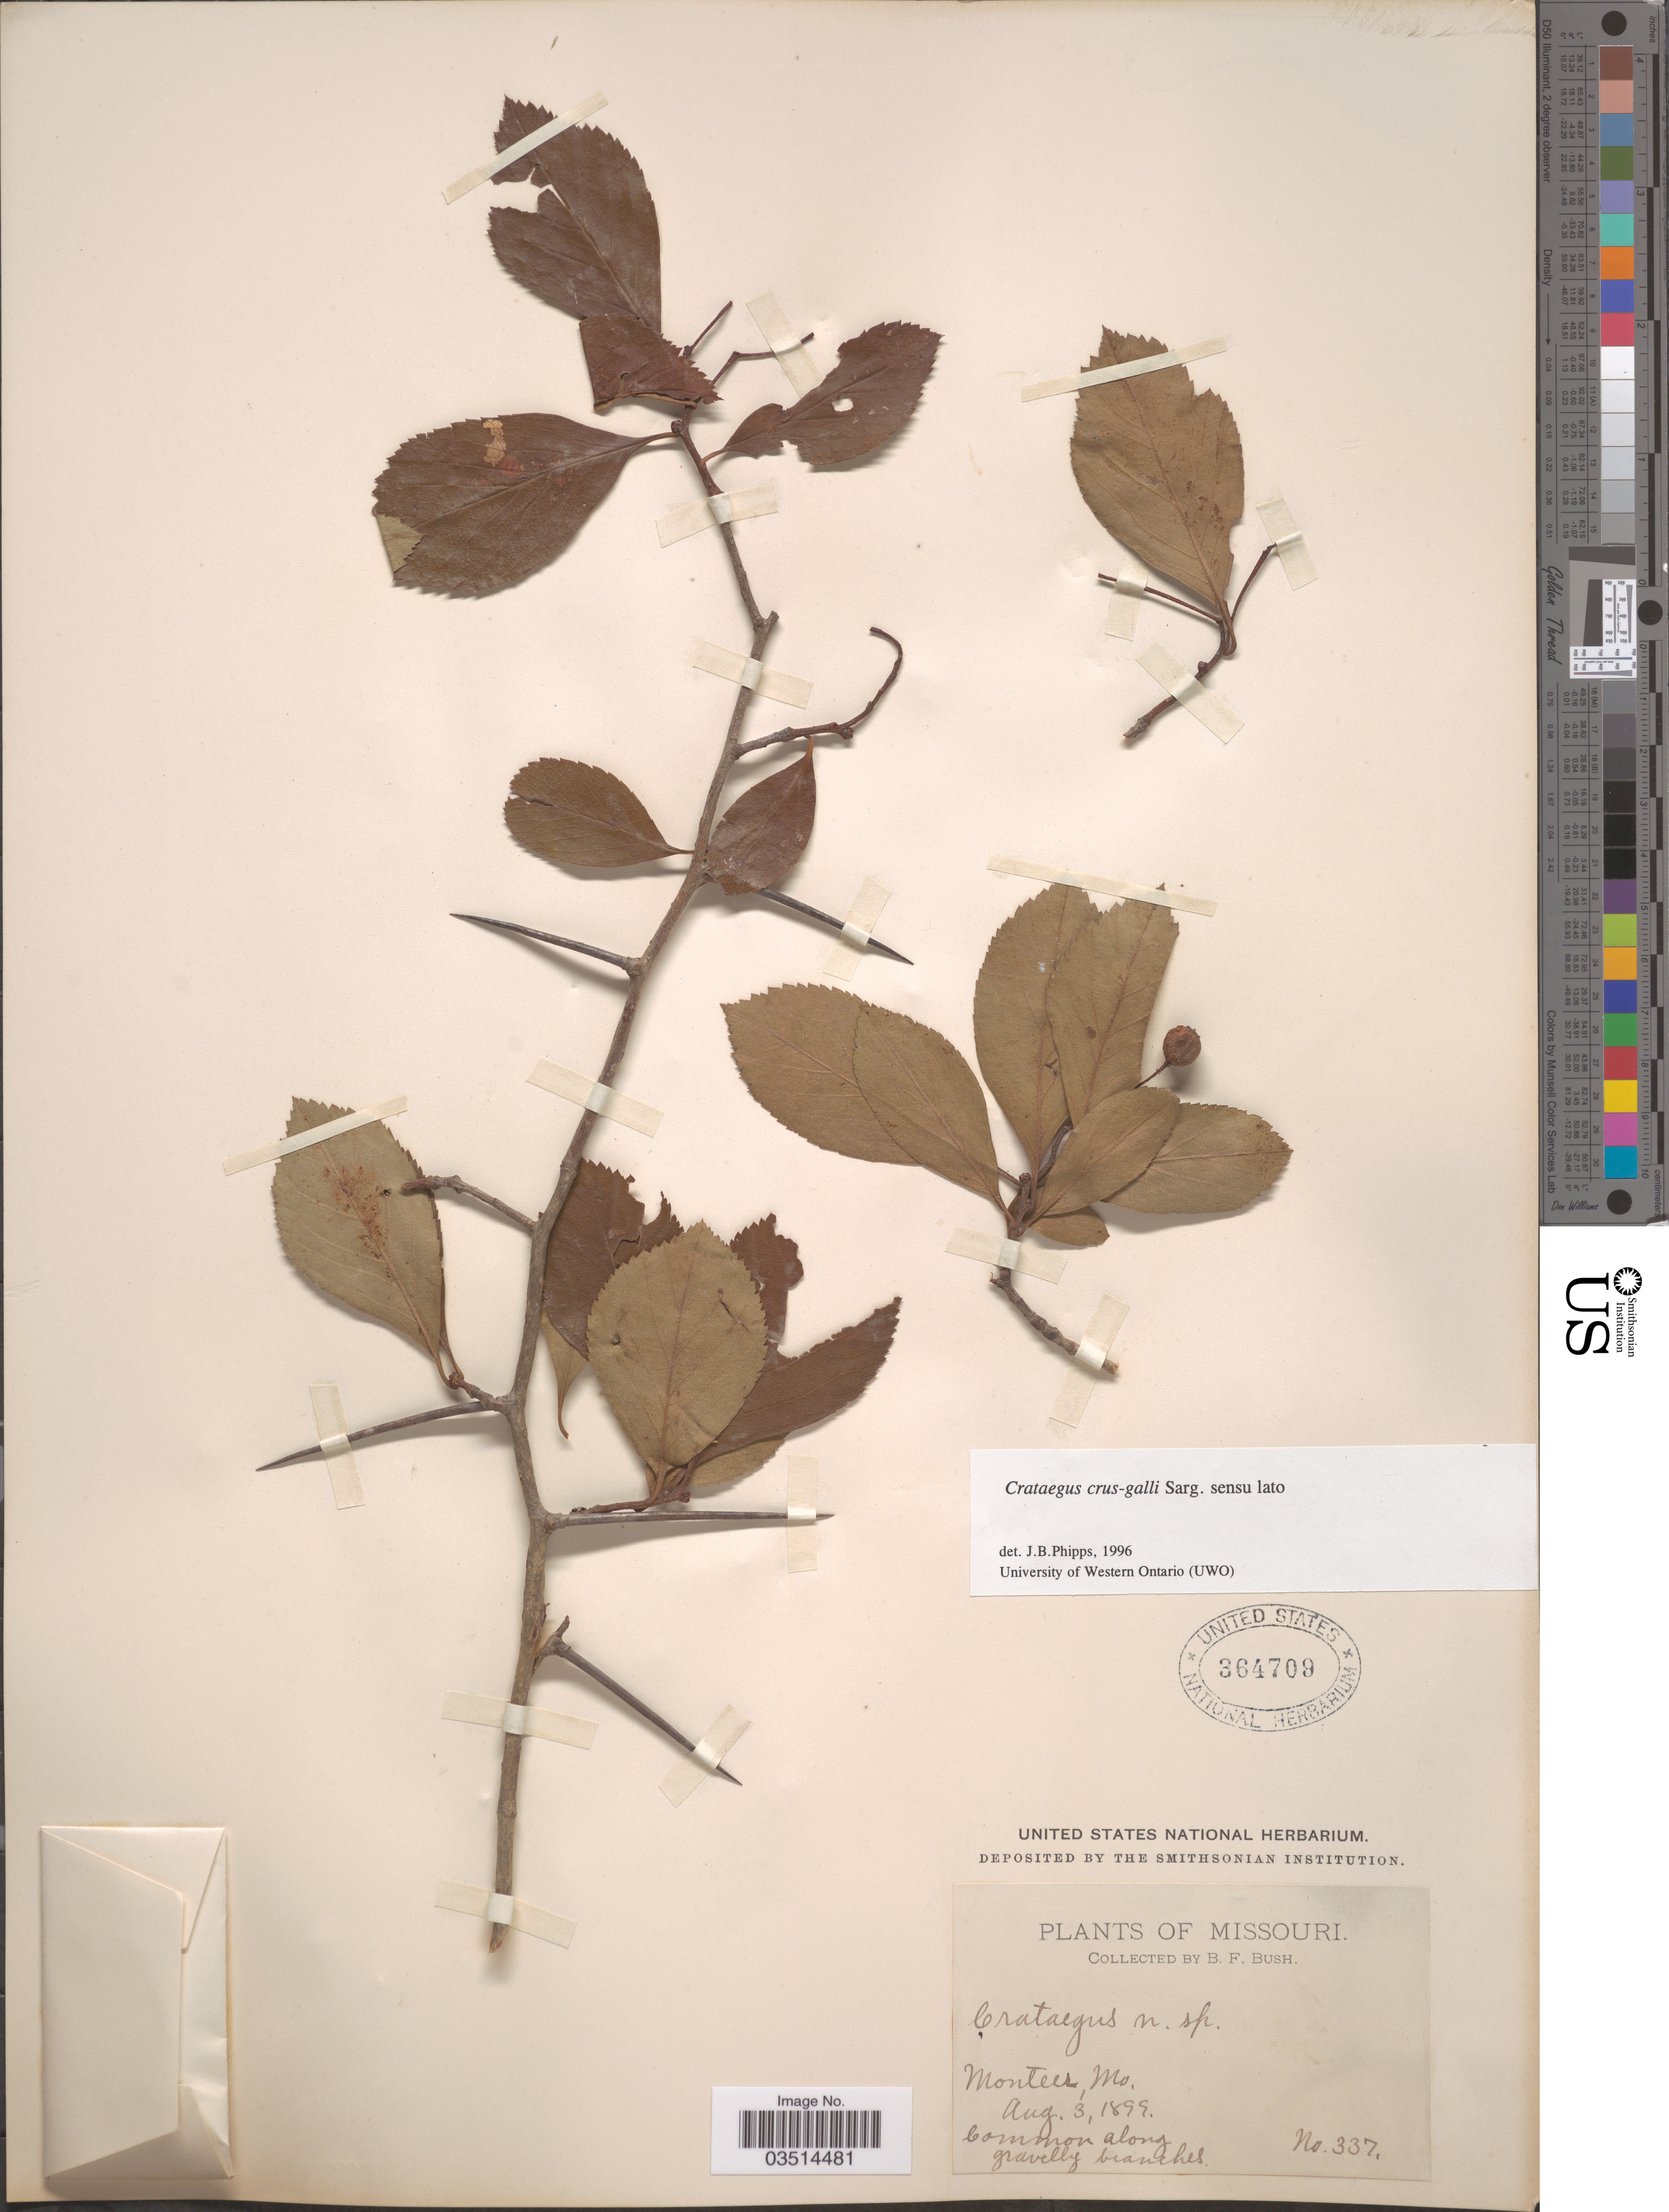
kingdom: Plantae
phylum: Tracheophyta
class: Magnoliopsida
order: Rosales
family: Rosaceae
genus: Crataegus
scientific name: Crataegus crus-galli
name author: L.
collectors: B. F. Bush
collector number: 337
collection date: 1899-08-03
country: United States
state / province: Missouri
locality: Monteer.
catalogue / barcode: US 364709